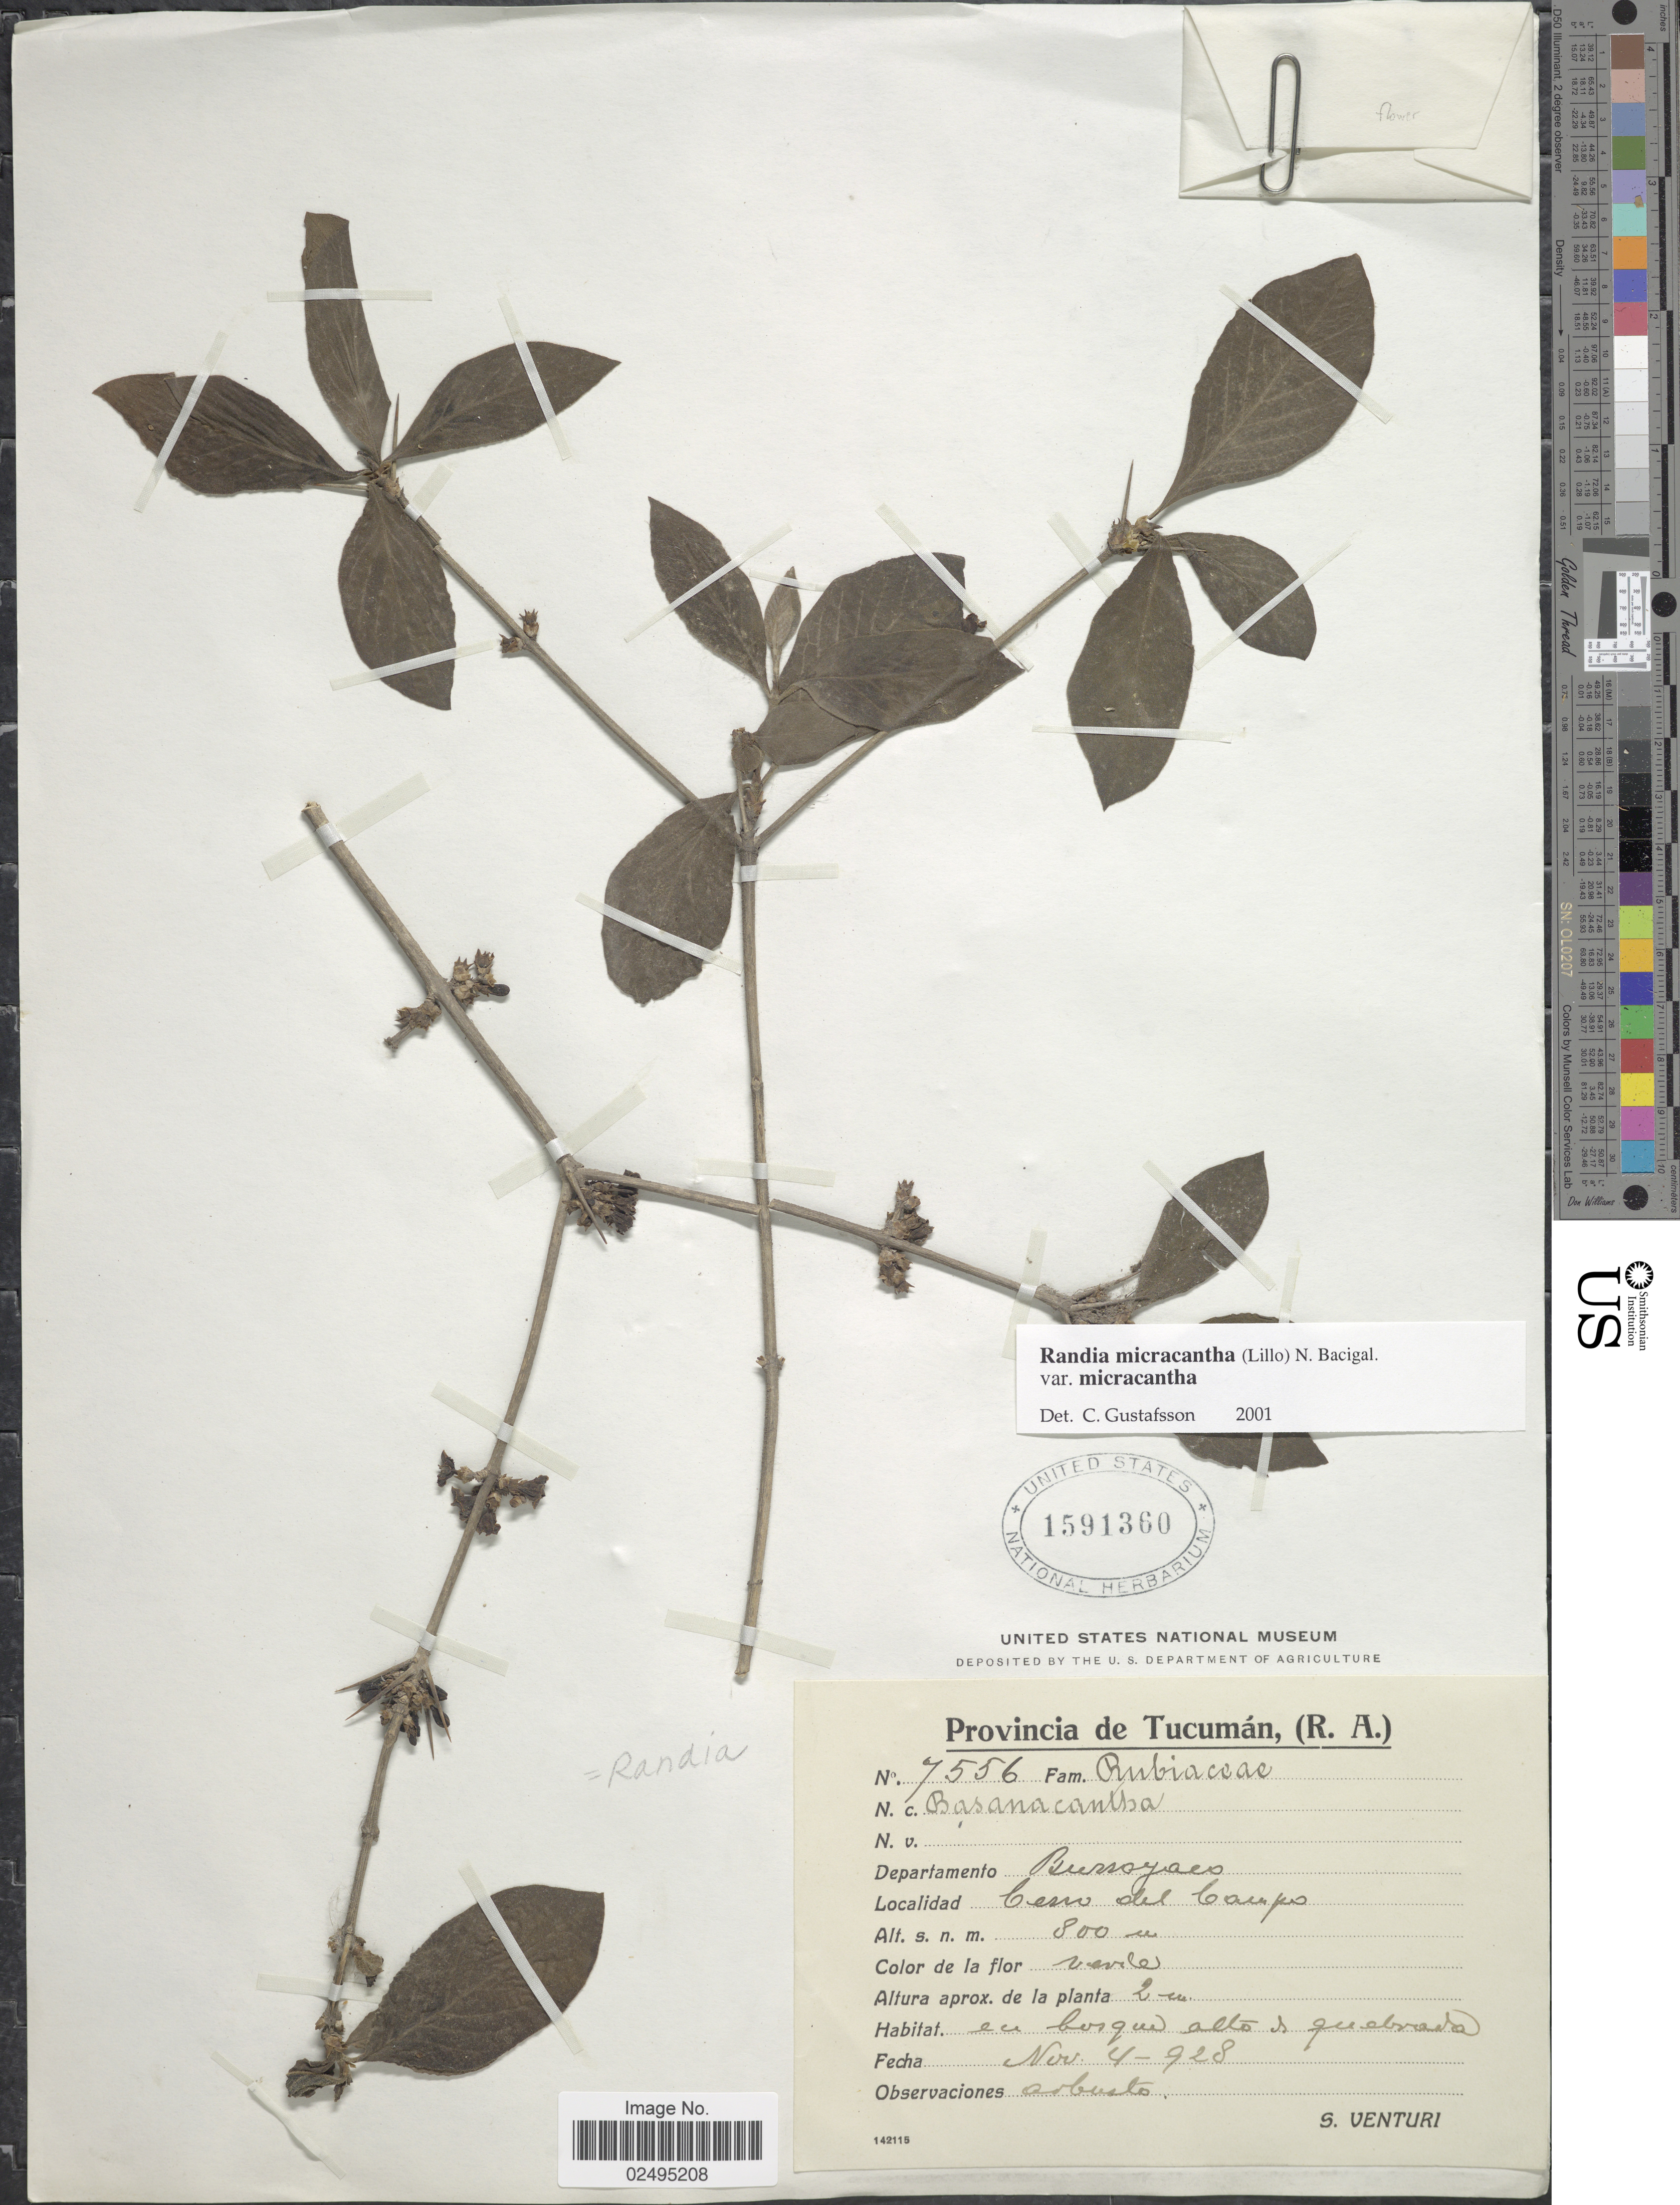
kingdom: Plantae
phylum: Tracheophyta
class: Magnoliopsida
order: Gentianales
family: Rubiaceae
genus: Randia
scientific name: Randia micracantha var. micracantha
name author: (Schult.) DC.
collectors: S. Venturi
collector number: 7556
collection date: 1928-11-04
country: Argentina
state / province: Tucuman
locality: Provincia de Tucuman (R.A.) Departamento Burroyaco, Cerro del Campo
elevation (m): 800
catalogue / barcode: US 1591360